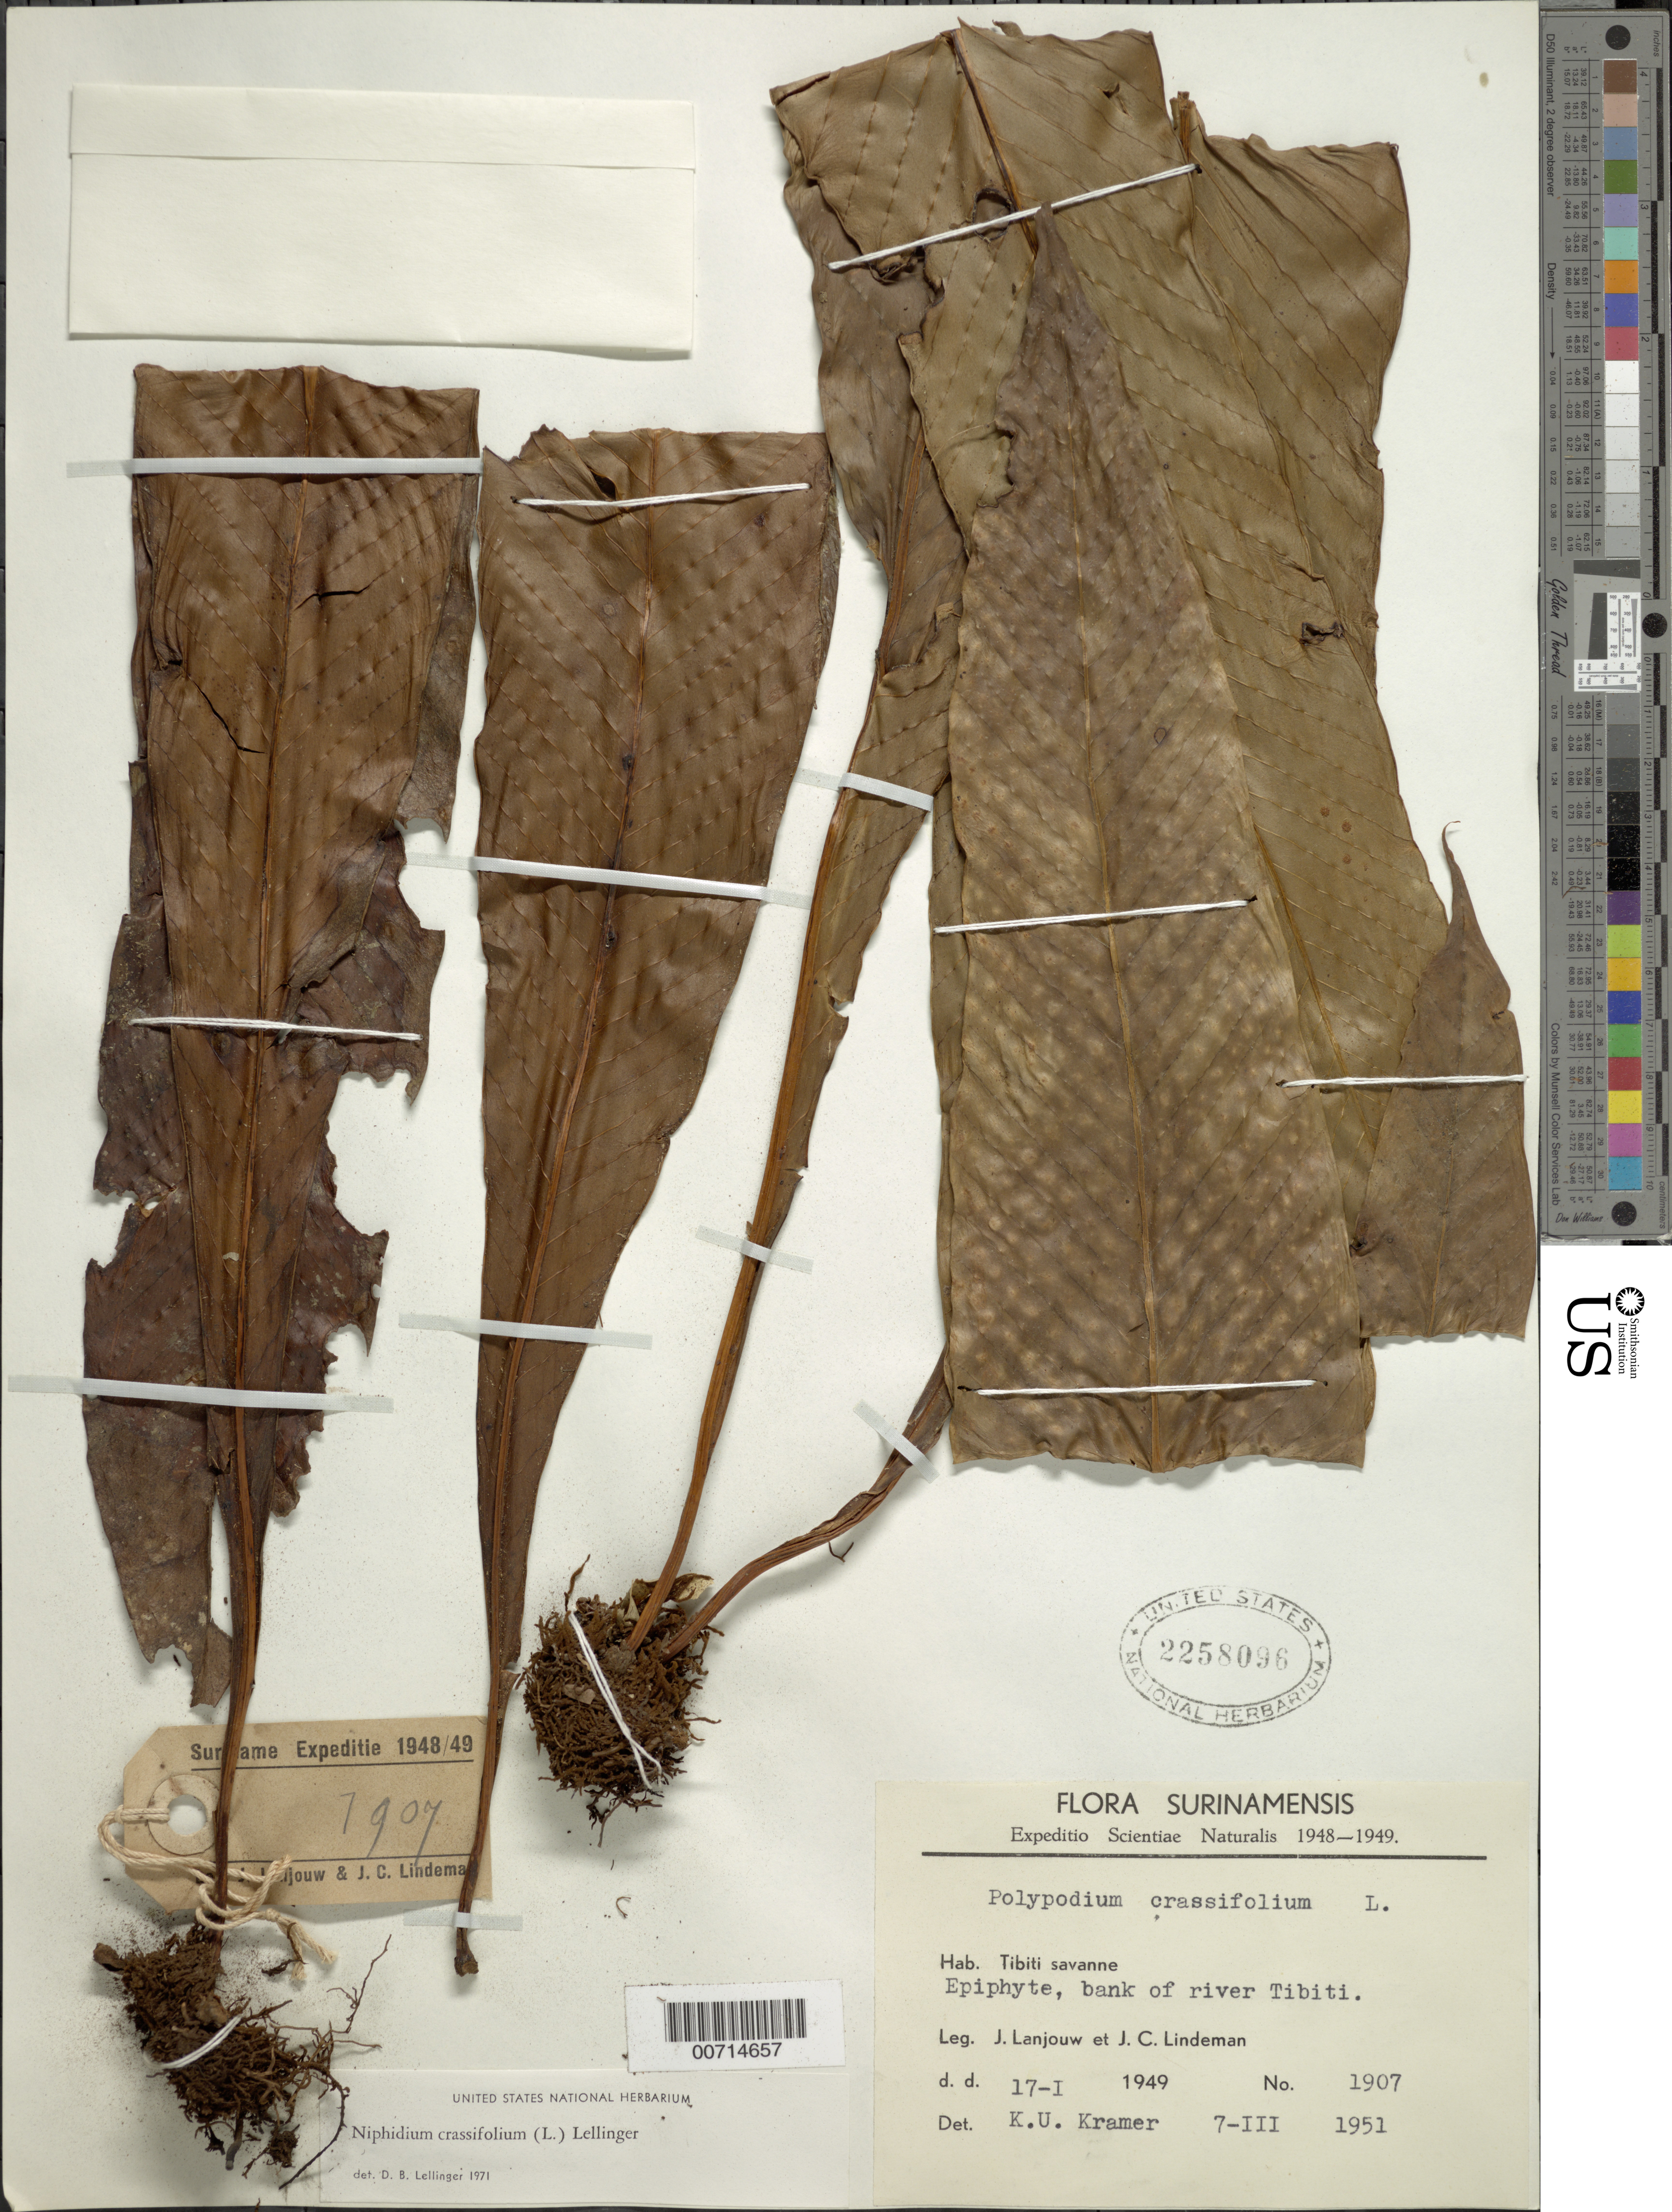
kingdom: Plantae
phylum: Tracheophyta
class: Polypodiopsida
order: Polypodiales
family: Polypodiaceae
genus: Niphidium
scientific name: Niphidium crassifolium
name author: (L.) Lellinger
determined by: Lellinger, David B., (BOT), Smithsonian Institution - National Museum of Natural History (UNITED STATES)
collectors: J. Lanjouw & J. C. Lindeman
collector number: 1907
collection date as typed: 17-Jan-49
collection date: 1949-01-17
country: Suriname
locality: Tibiti savanna, along Tibiti R.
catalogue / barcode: US 2258096